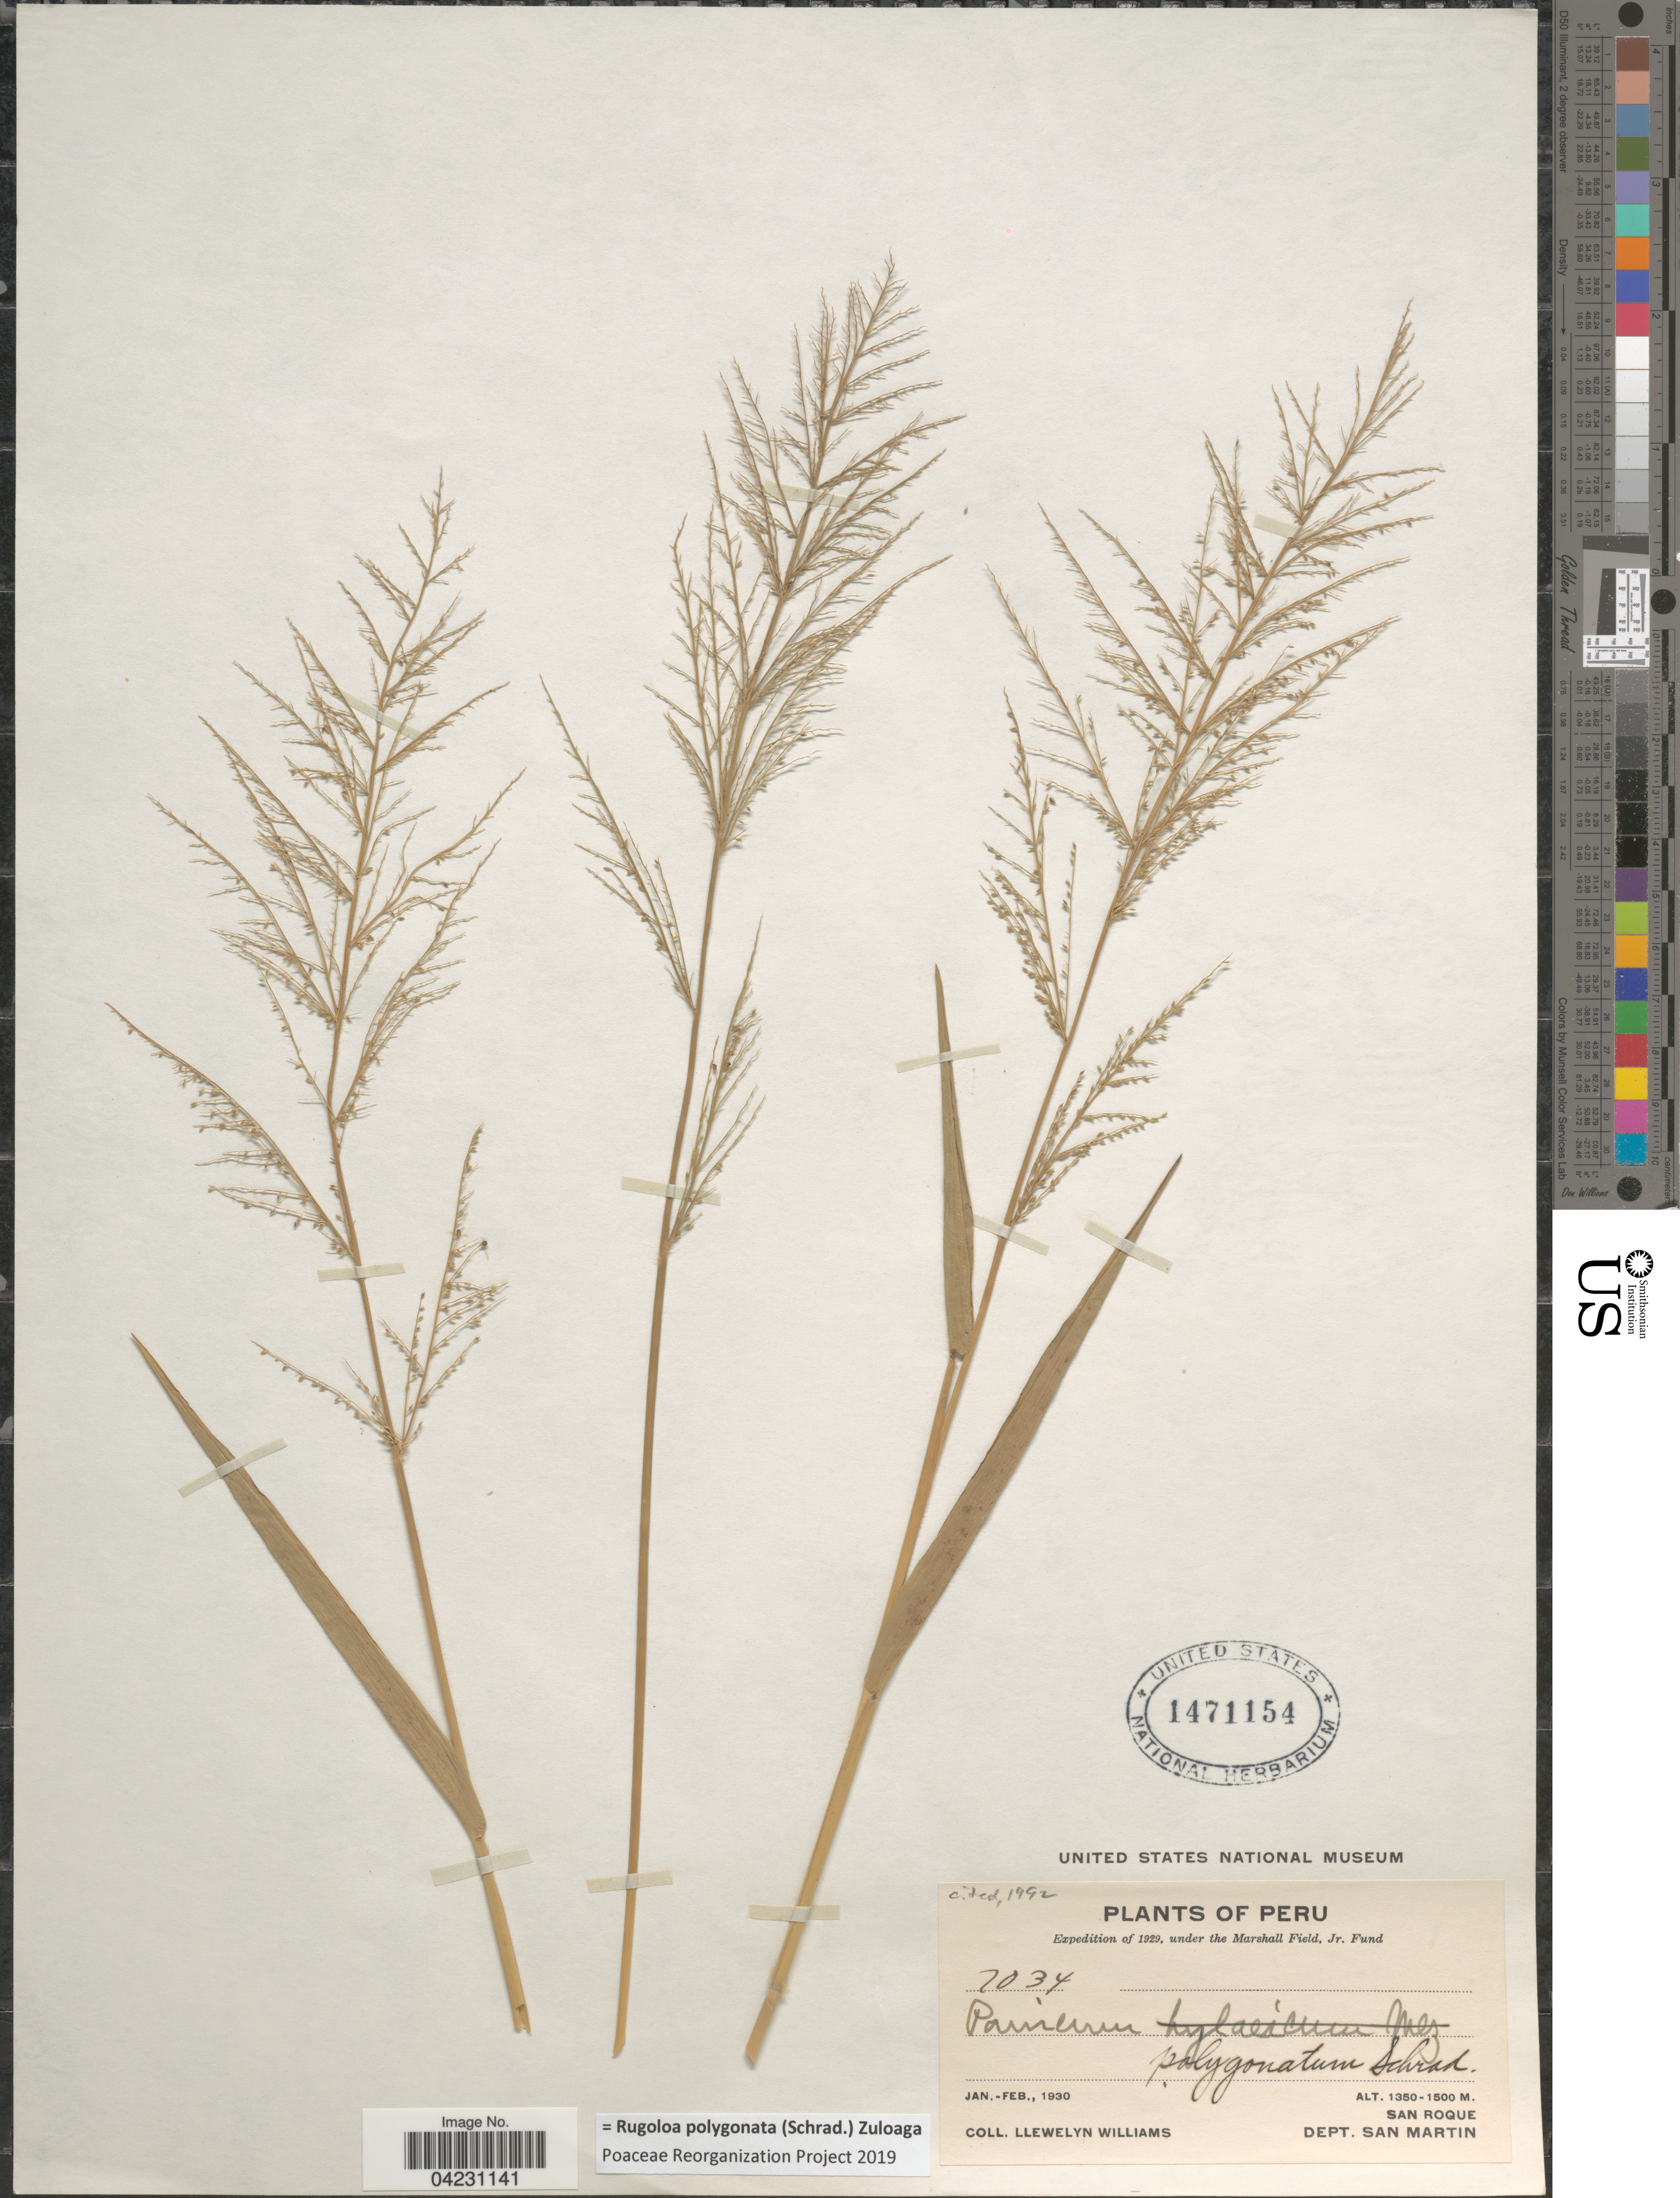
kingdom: Plantae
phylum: Tracheophyta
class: Liliopsida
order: Poales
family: Poaceae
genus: Rugoloa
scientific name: Rugoloa polygonata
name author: (Schrad.) Zuloaga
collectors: Ll. Williams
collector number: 7034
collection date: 1930-01/1930-02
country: Peru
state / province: San Martín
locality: Expedition of 1929. San Roque. Dept. San Martin.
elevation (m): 1350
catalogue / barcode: US 1471154